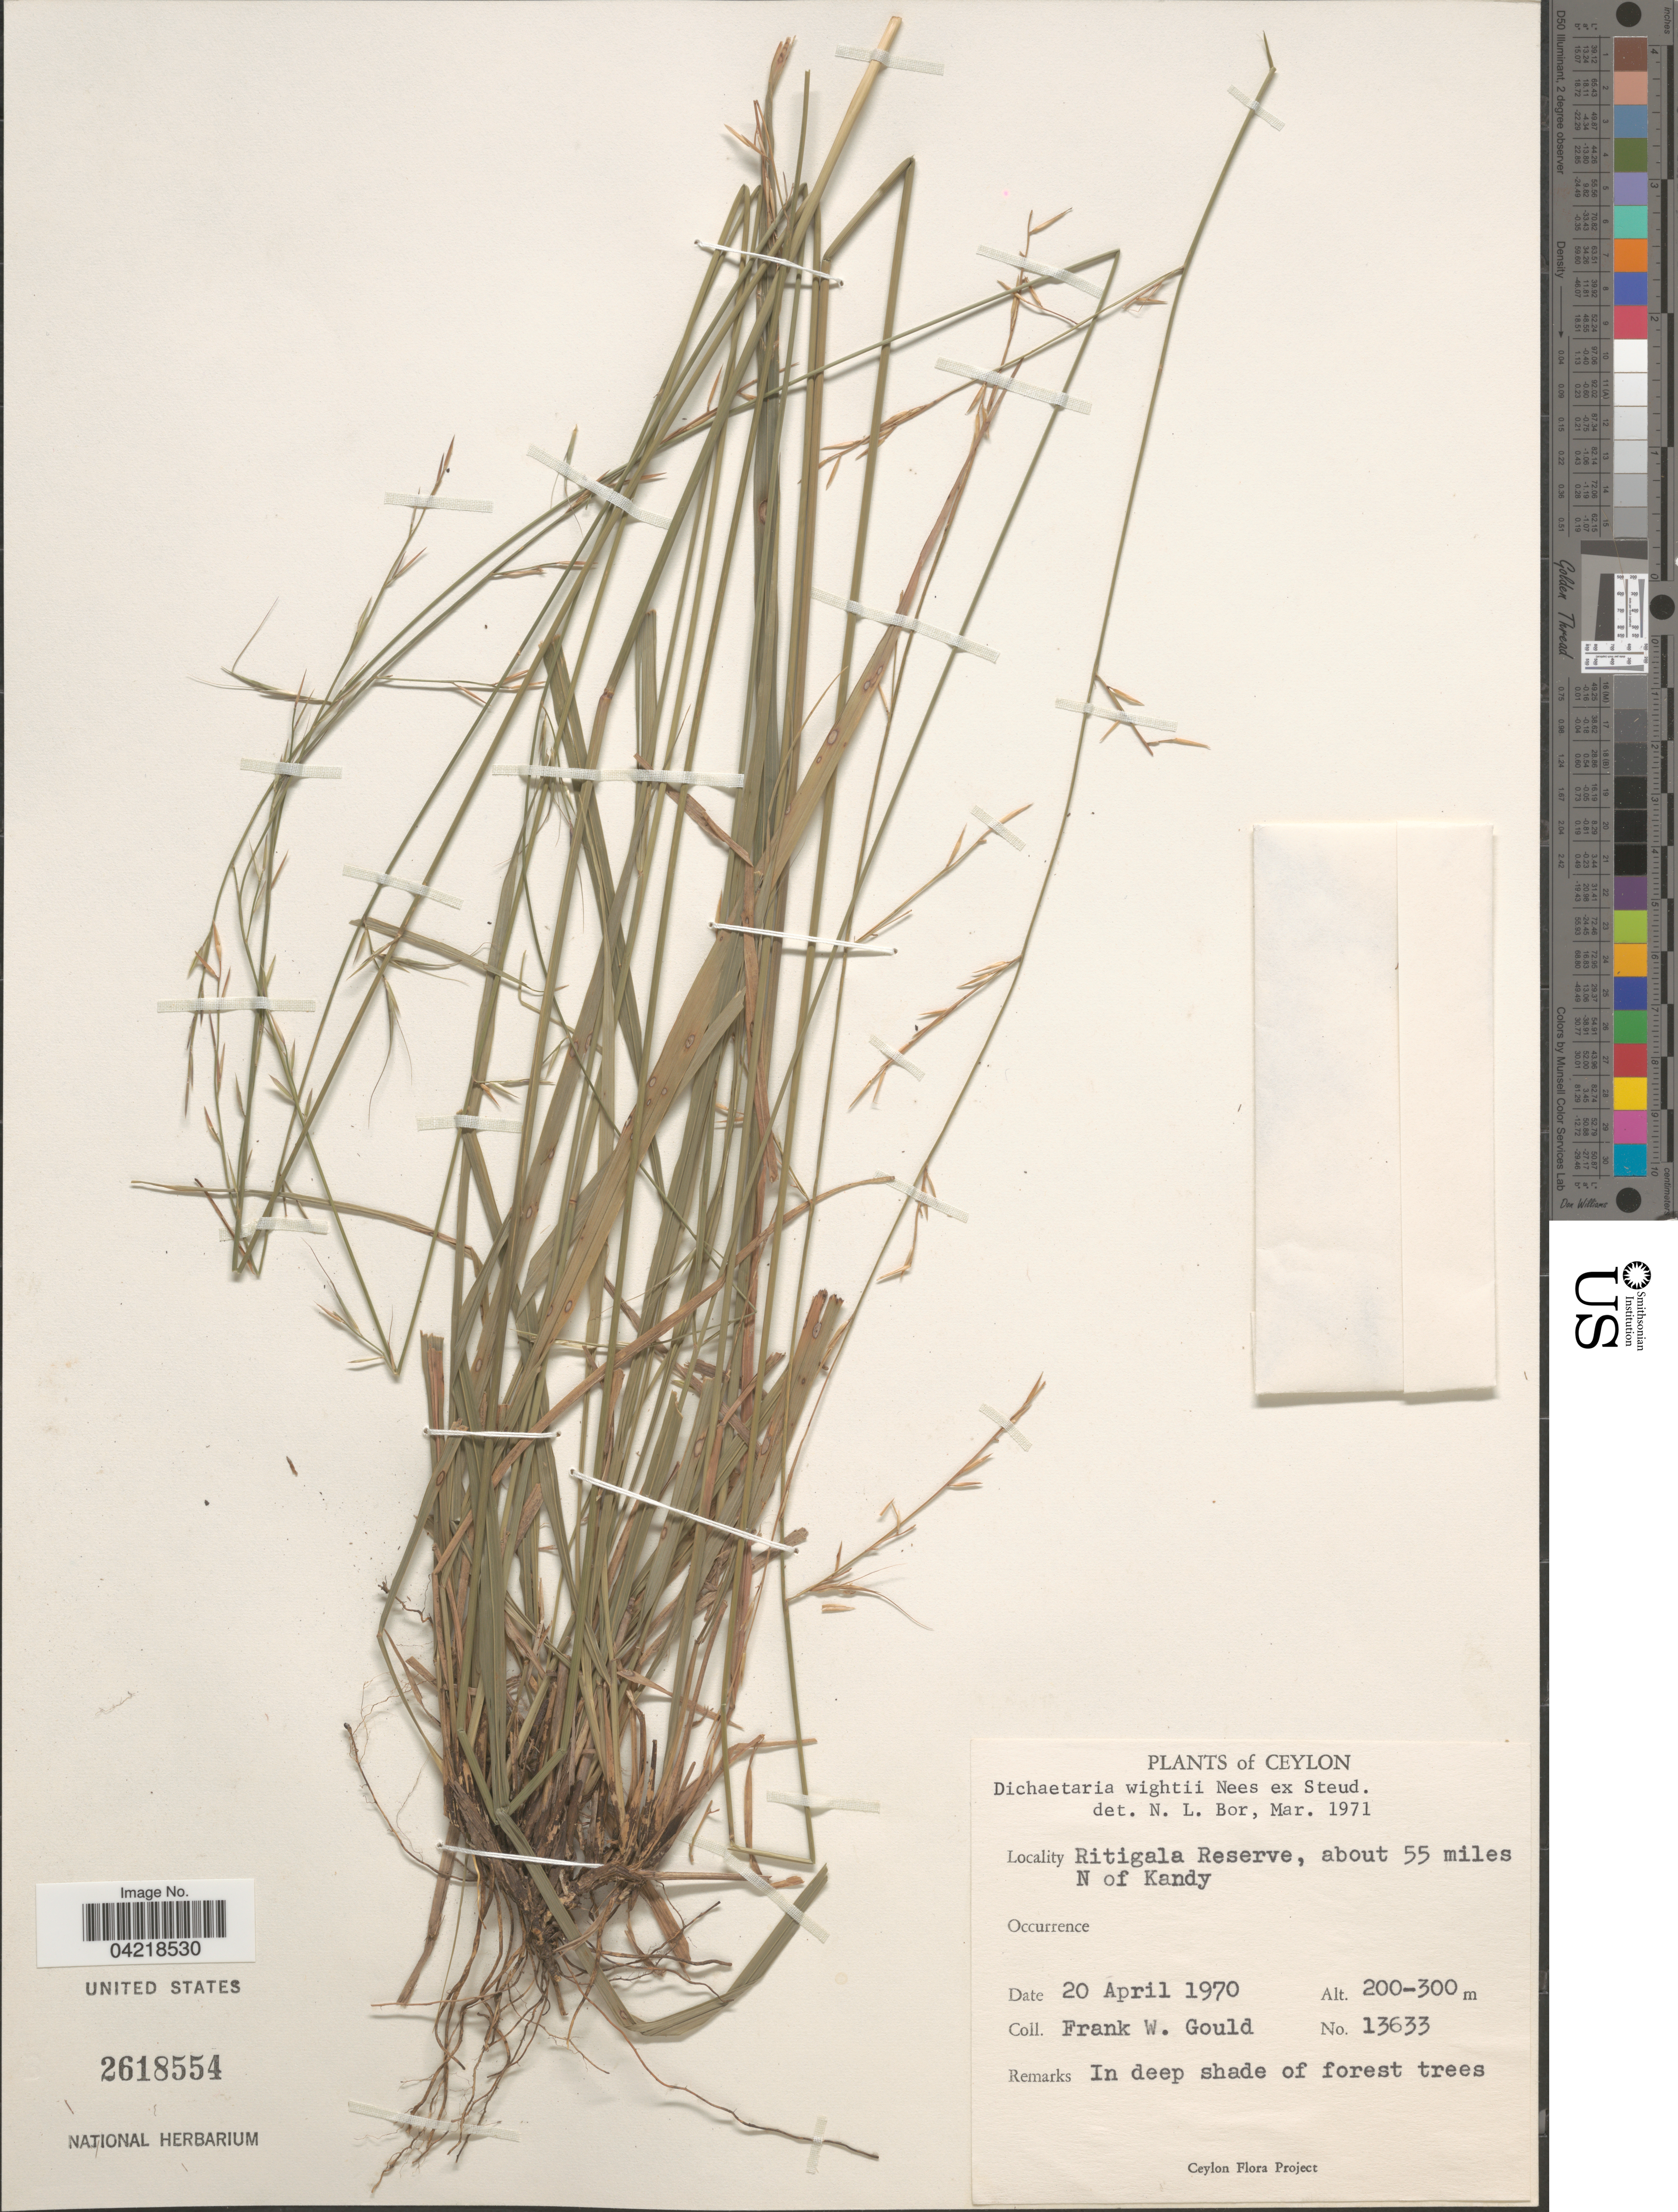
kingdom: Plantae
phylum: Tracheophyta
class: Liliopsida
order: Poales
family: Poaceae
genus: Dichaetaria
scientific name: Dichaetaria wightii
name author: Nees & Steud.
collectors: F. W. Gould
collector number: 13633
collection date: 1970-04-20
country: Sri Lanka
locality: Ceylon. Ritigala Reserve, about 55 miles N of Kandy. In deep shade of forest trees.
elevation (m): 200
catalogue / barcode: US 2618554